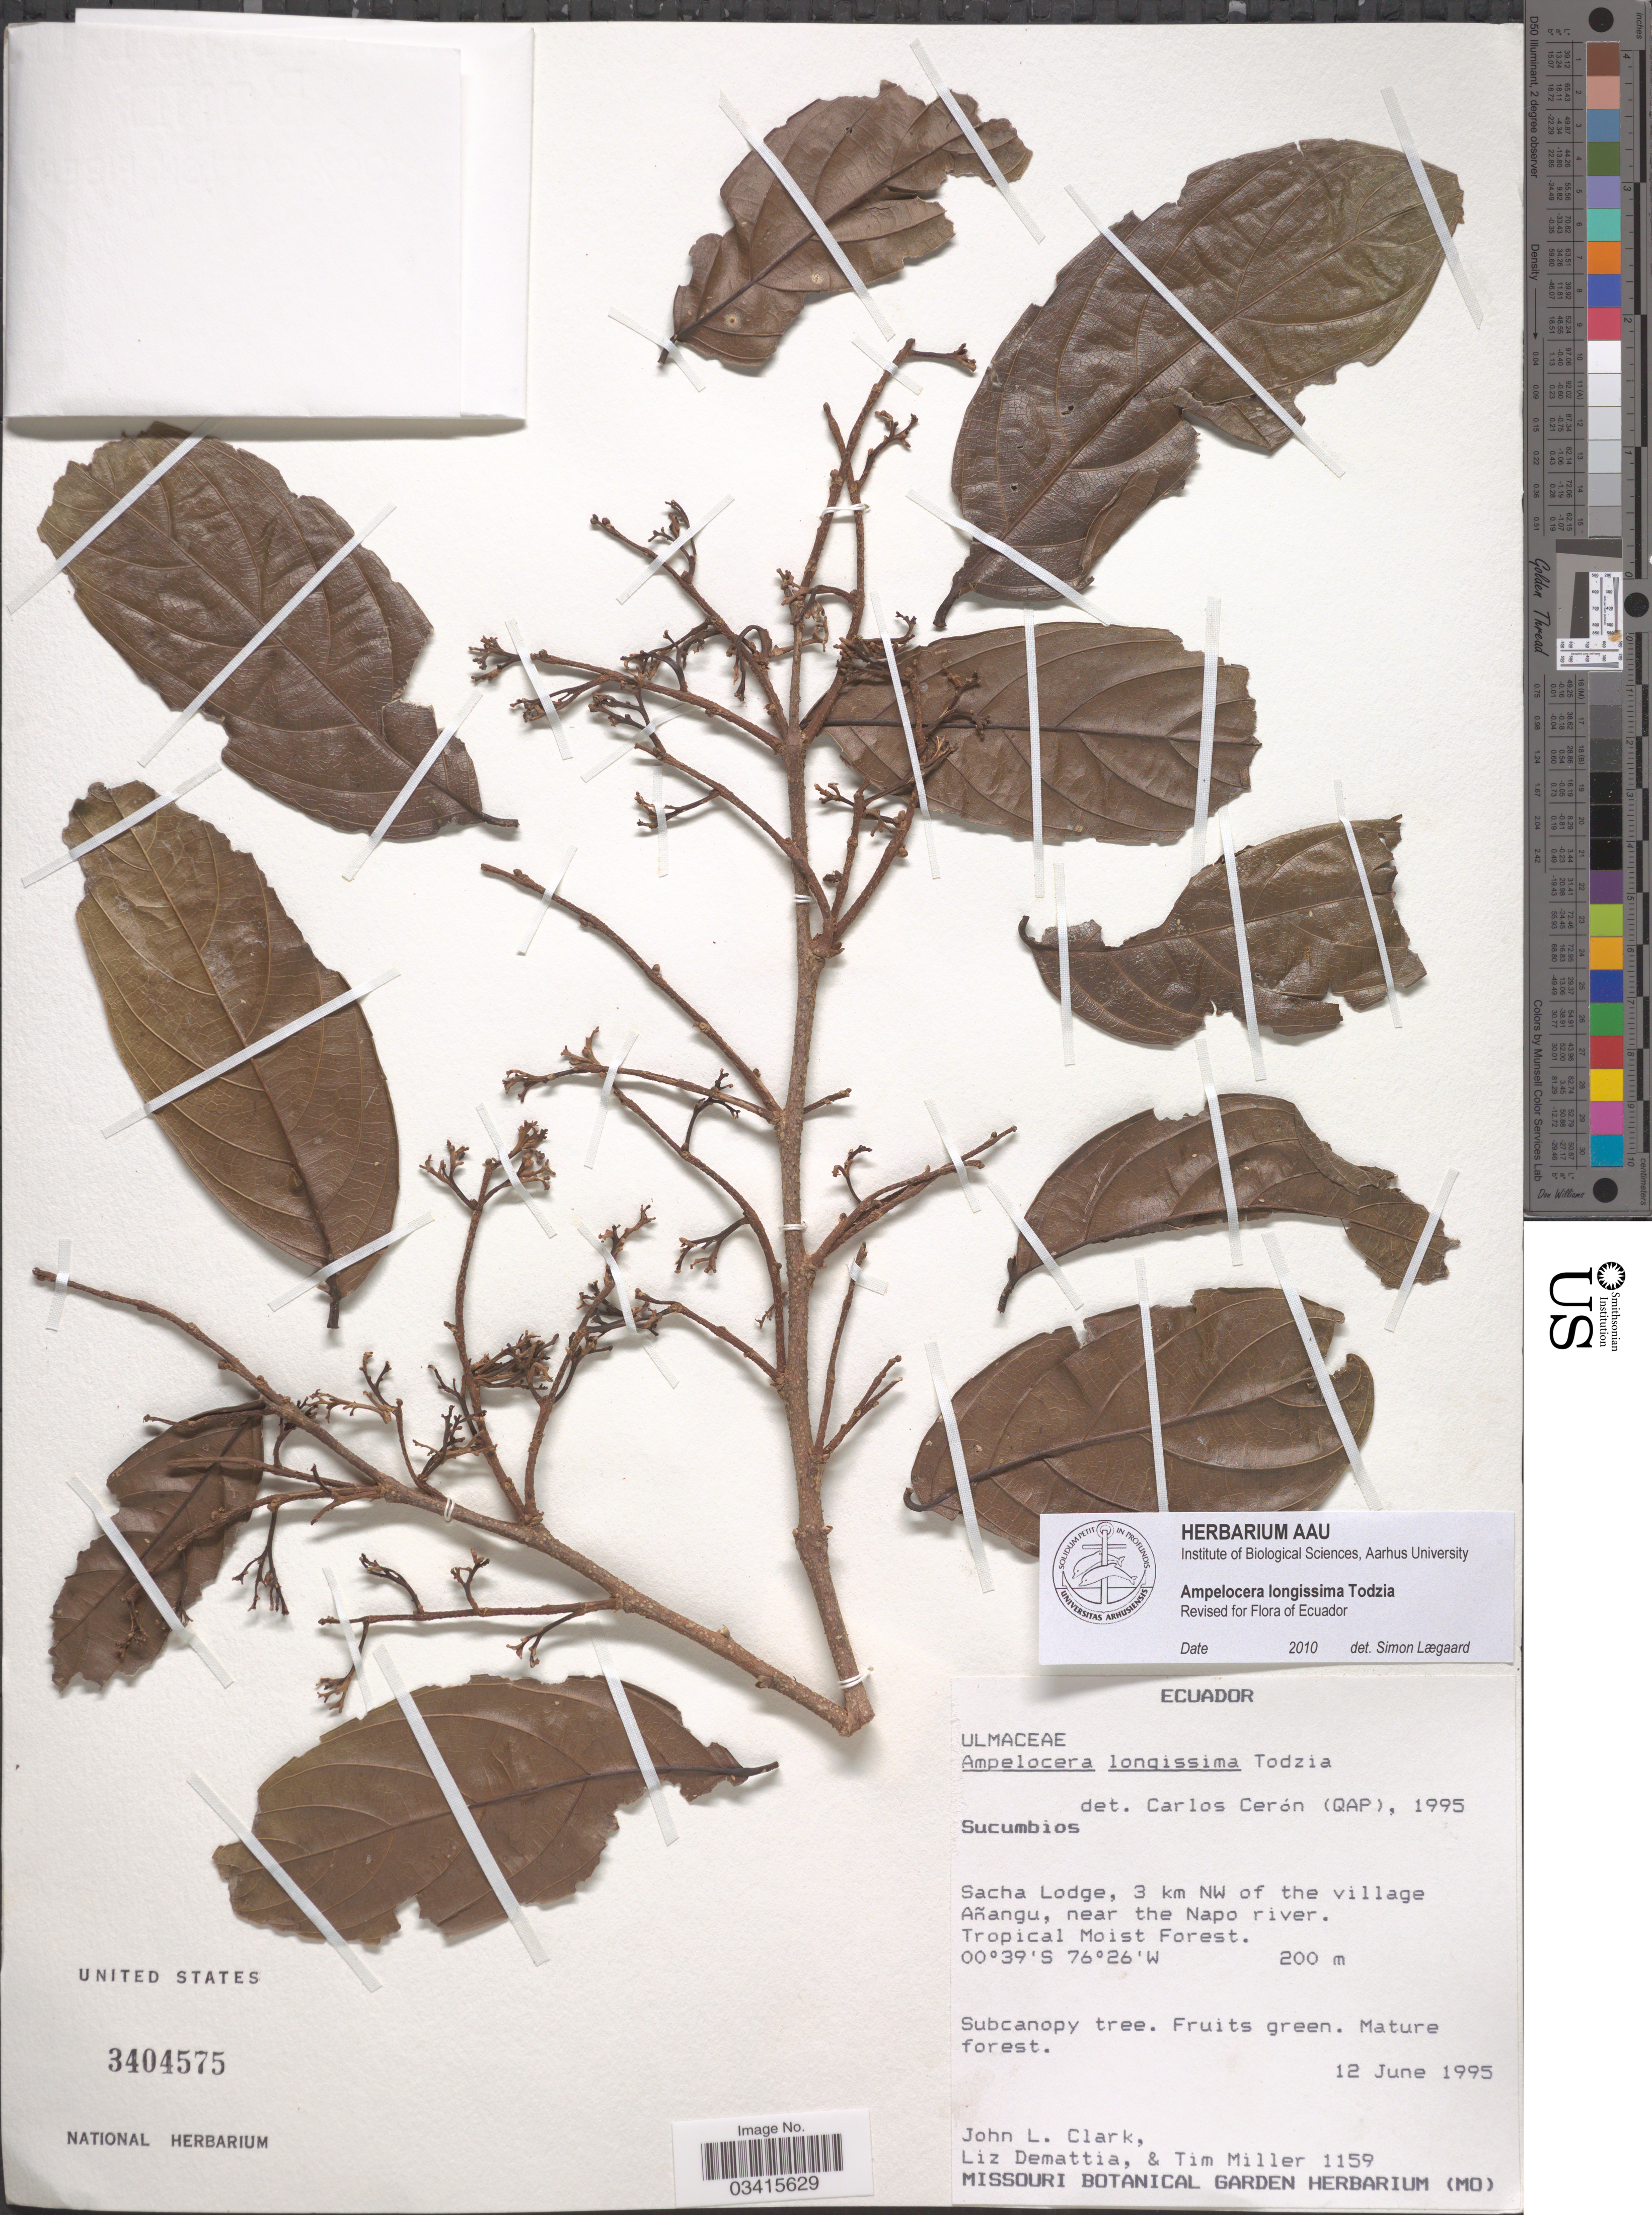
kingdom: Plantae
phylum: Tracheophyta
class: Magnoliopsida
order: Rosales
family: Cannabaceae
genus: Ampelocera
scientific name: Ampelocera longissima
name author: Todzia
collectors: J. L. Clark, L. Demattia & T. Miller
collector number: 1159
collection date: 1995-06-12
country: Ecuador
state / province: Sucumbíos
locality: Sacha Lodge, 3 km NW of the village Añangu, near the Napo river.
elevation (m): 200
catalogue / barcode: US 3404575